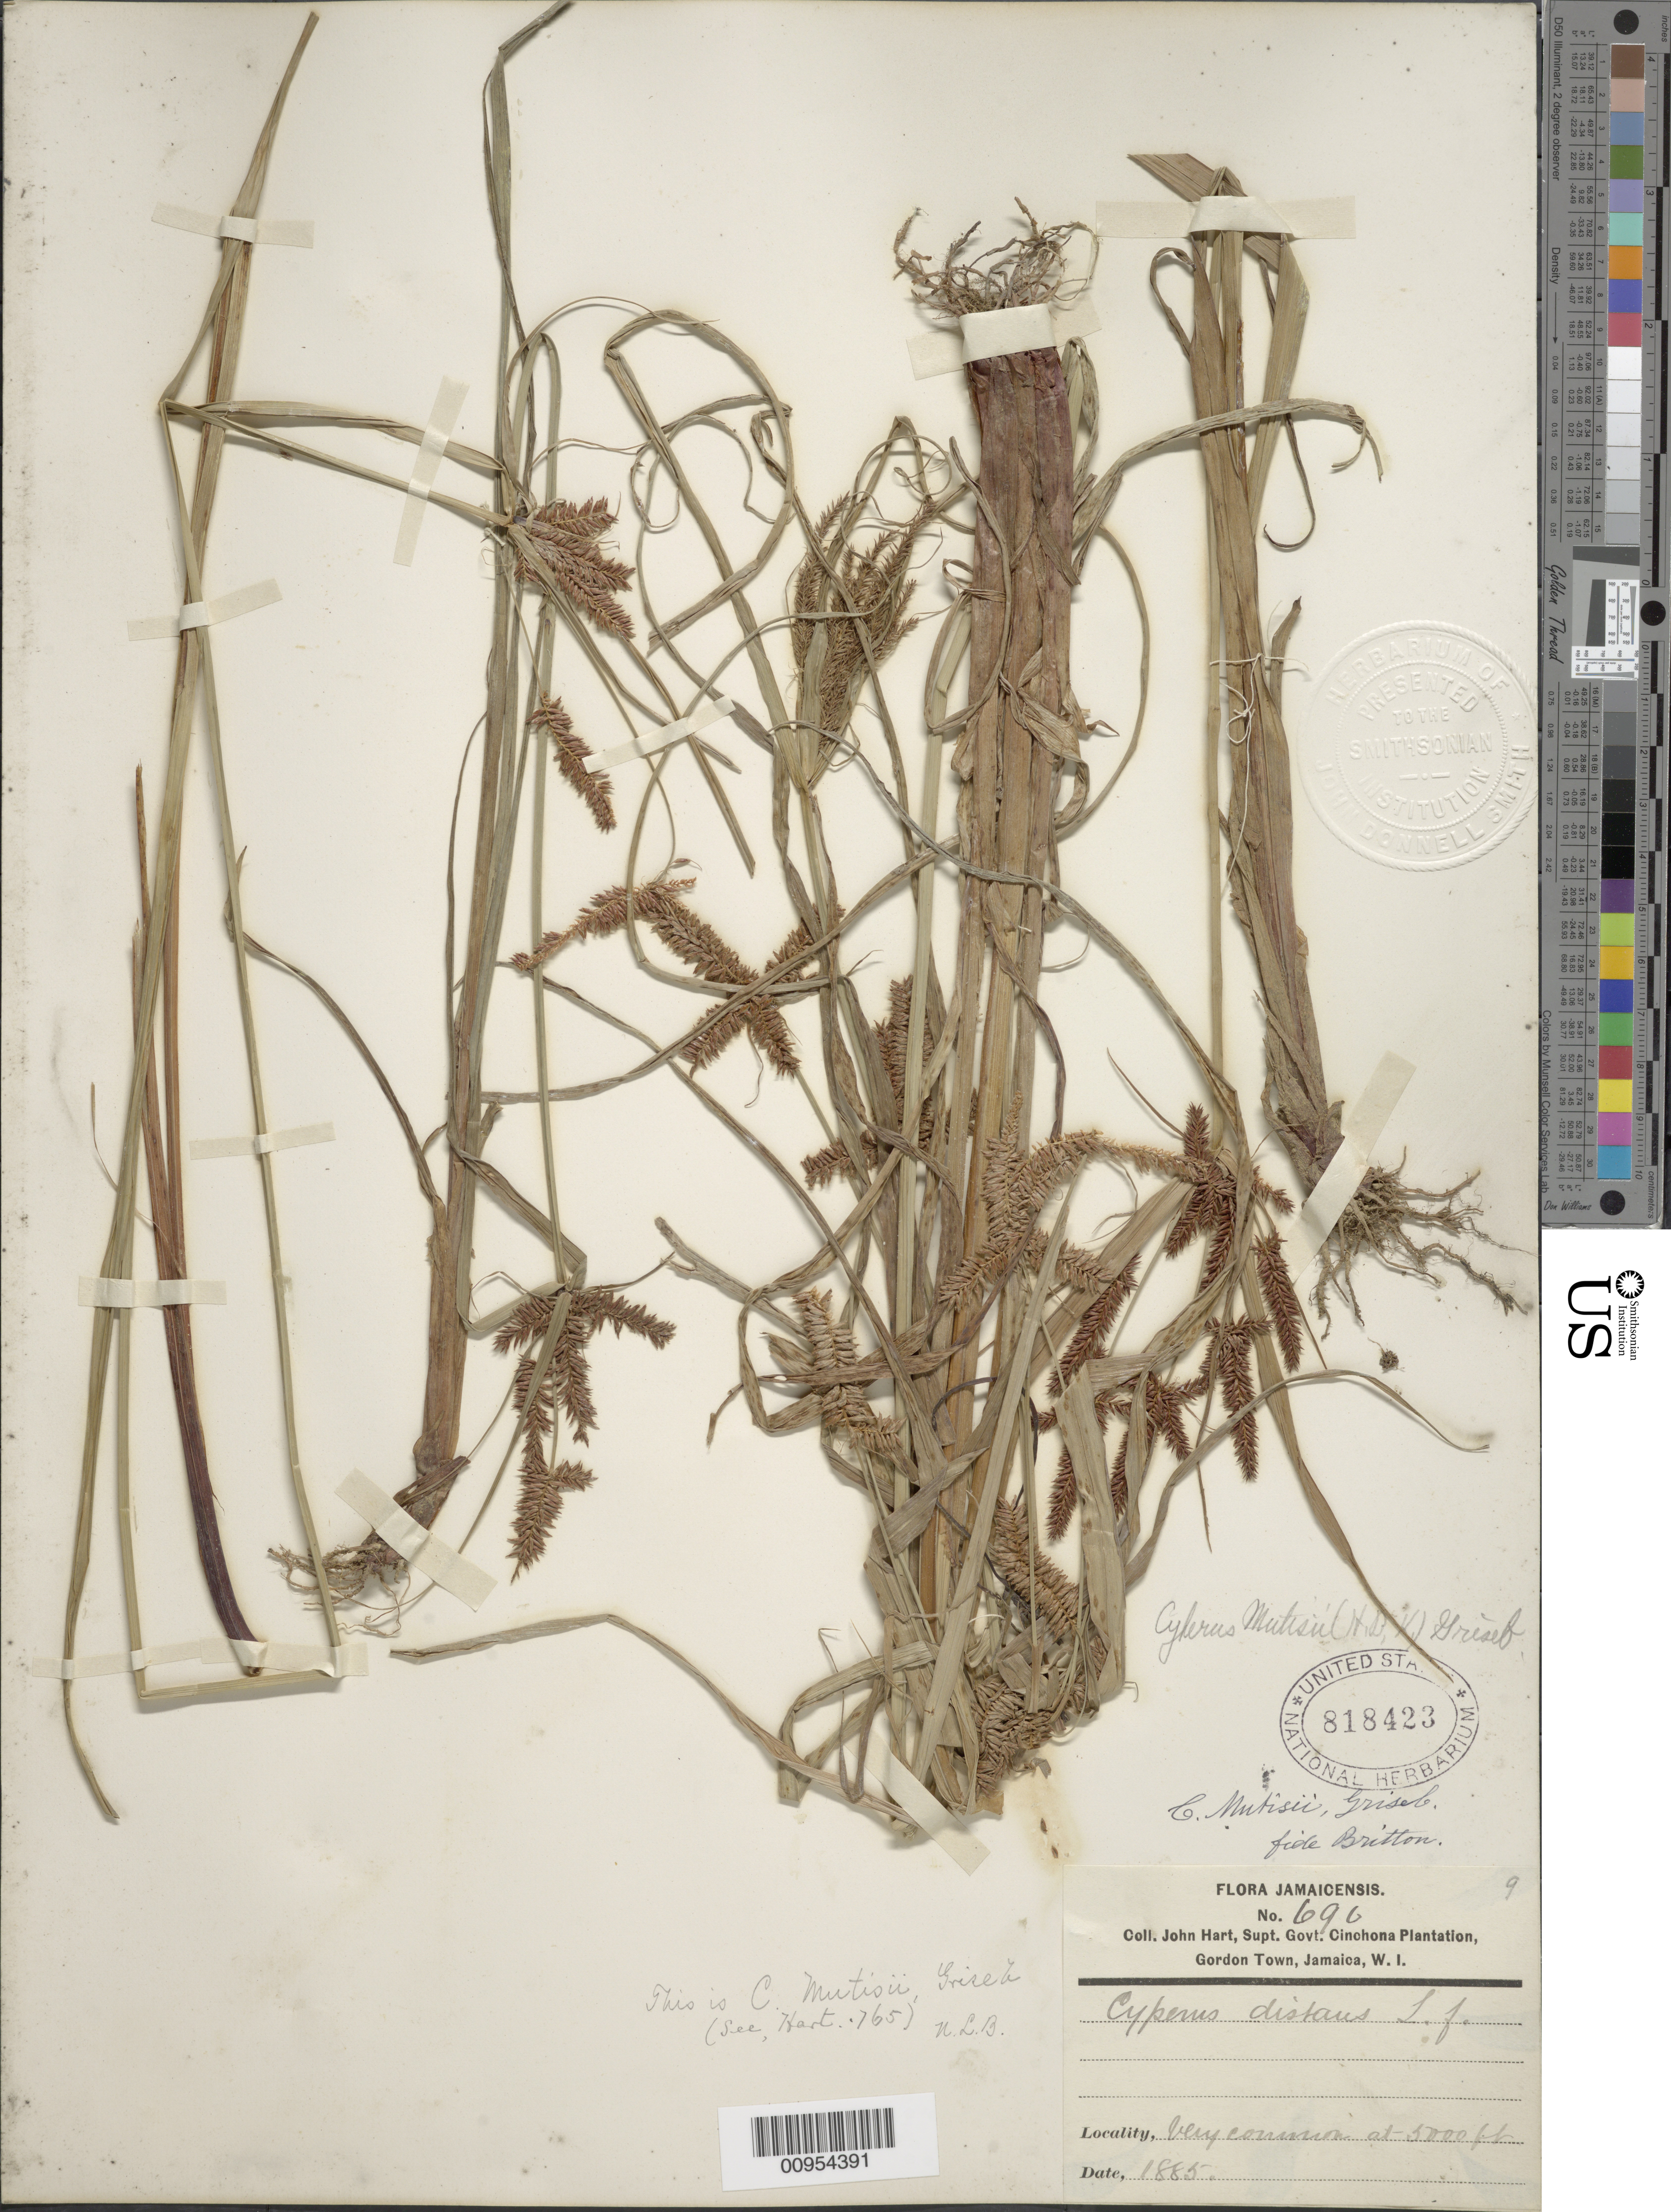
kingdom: Plantae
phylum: Tracheophyta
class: Liliopsida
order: Poales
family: Cyperaceae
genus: Cyperus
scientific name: Cyperus mutisii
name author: (Kunth) Andersson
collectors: J. Hart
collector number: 690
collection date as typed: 1885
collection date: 1885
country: Jamaica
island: Jamaica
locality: Gordon Town, Supt. Gov. Cinchona Plantation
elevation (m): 1524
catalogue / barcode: US 818423